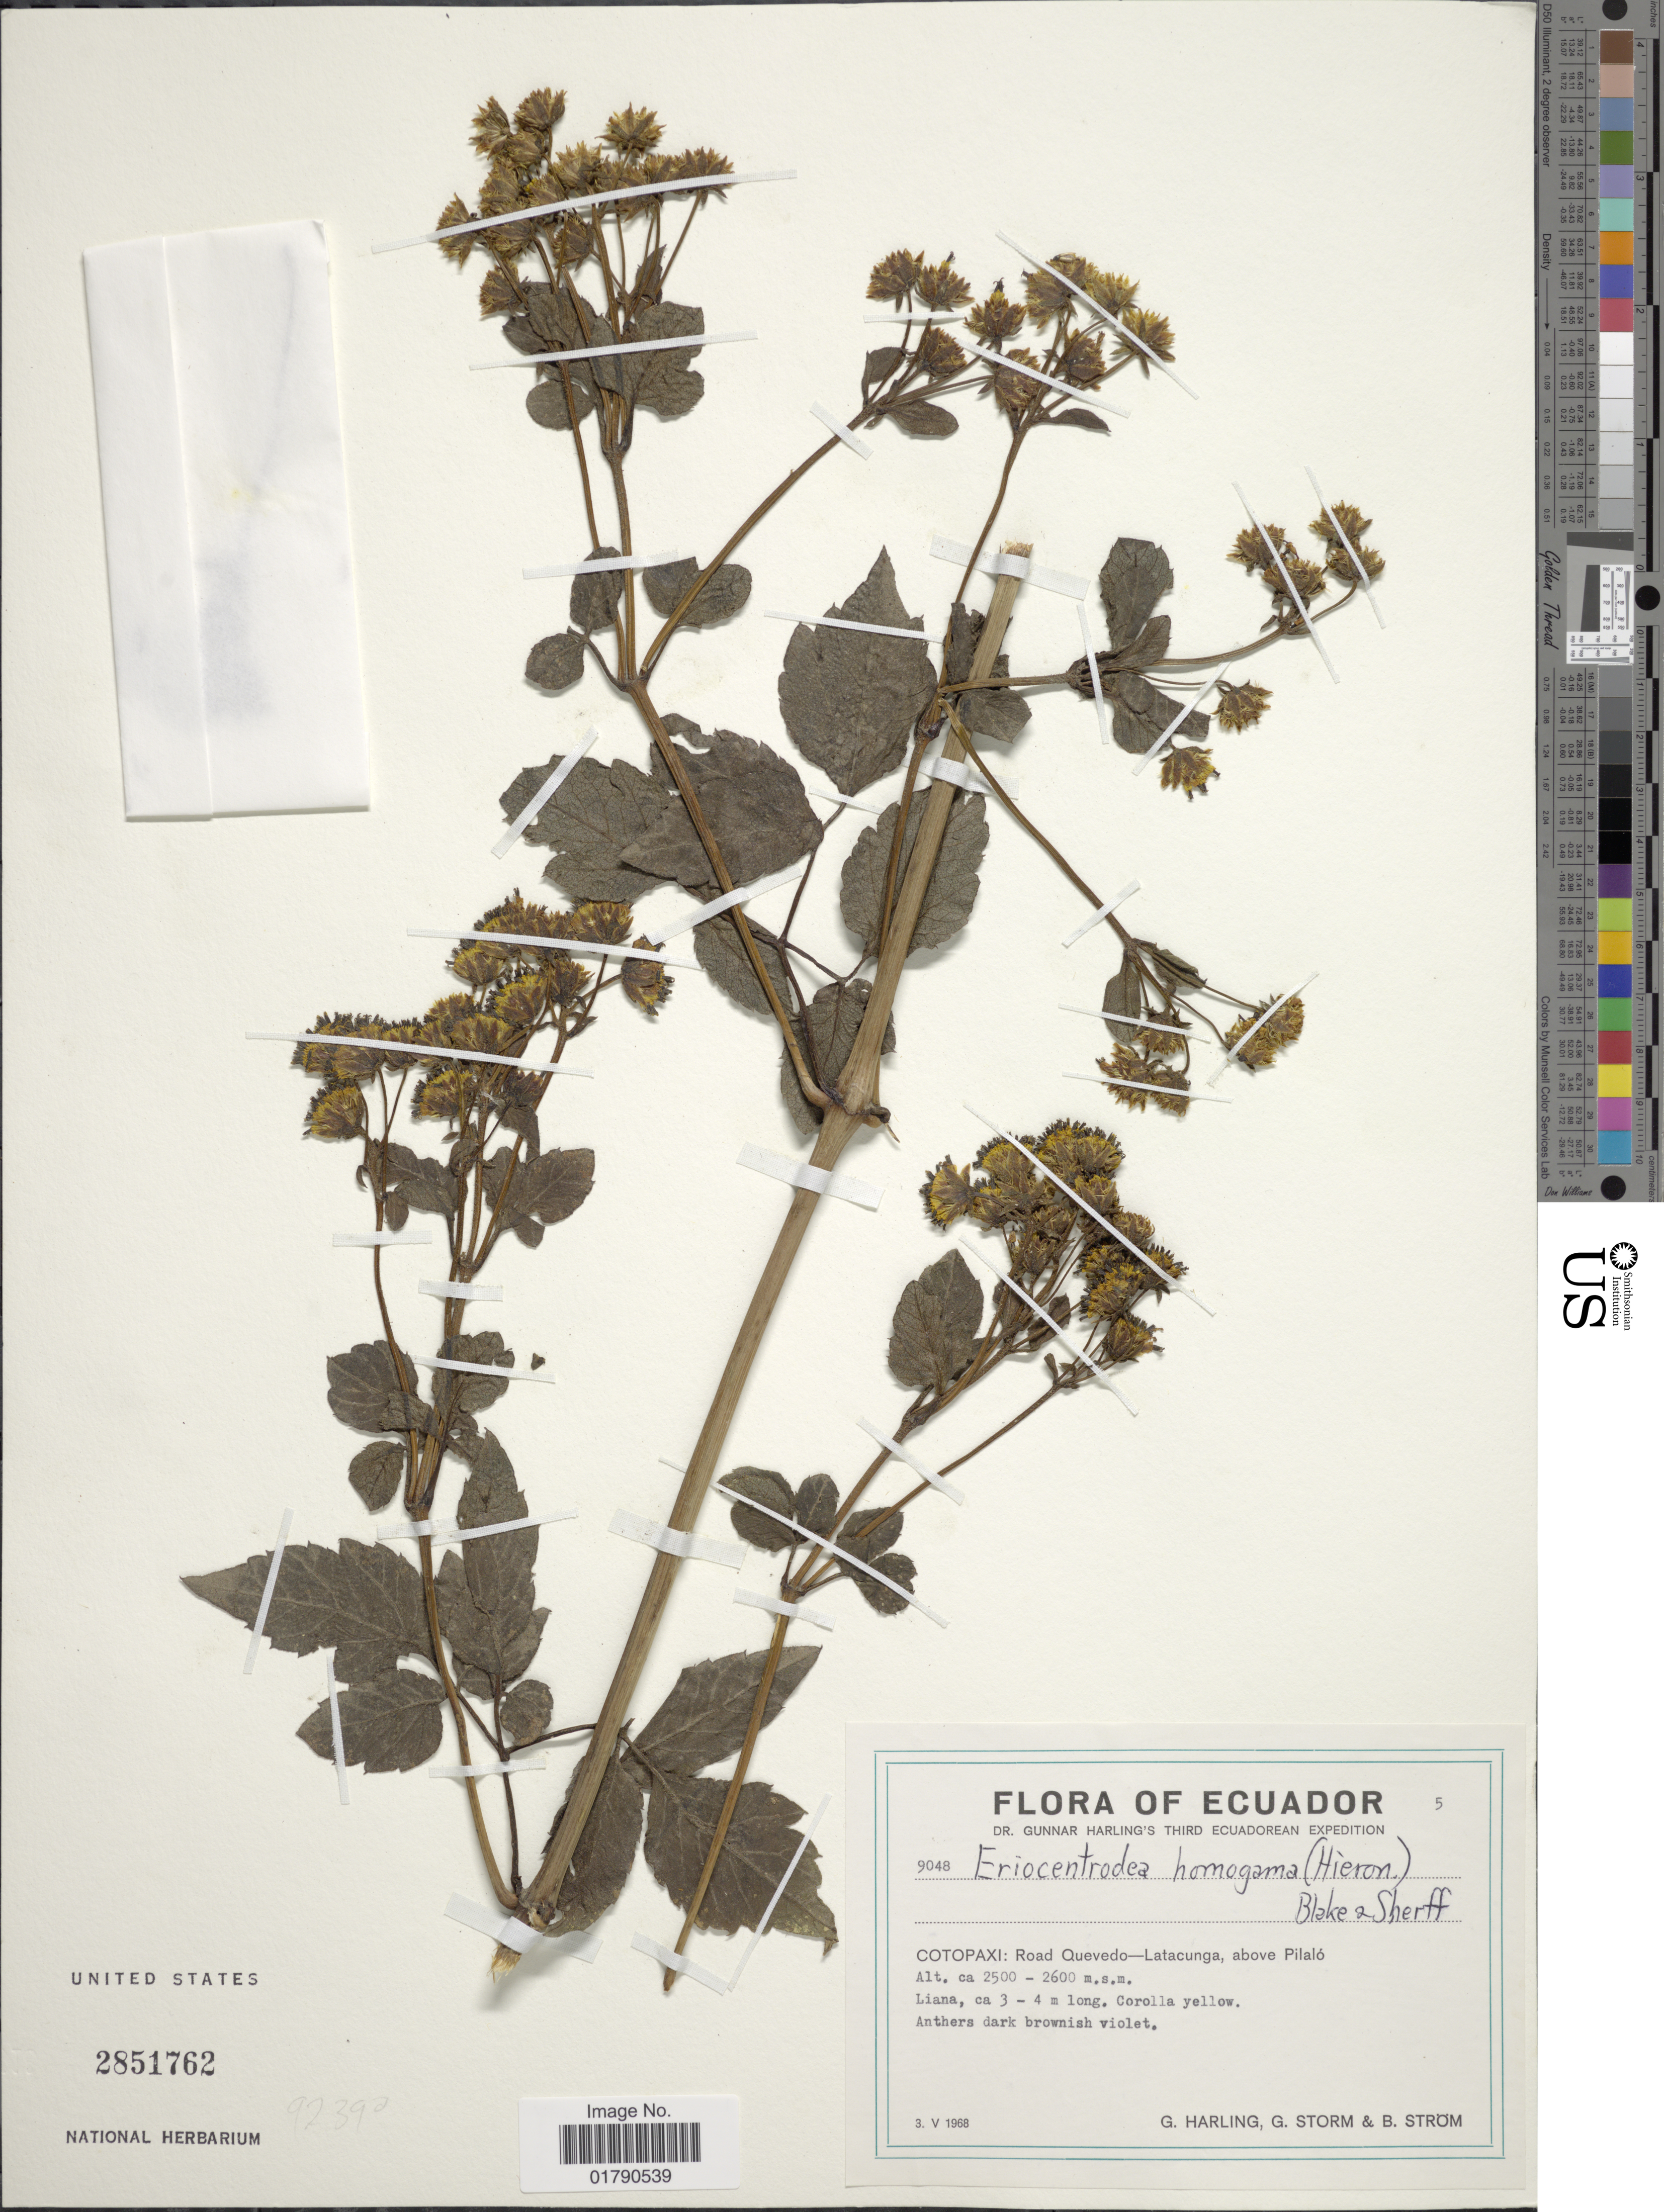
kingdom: Plantae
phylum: Tracheophyta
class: Magnoliopsida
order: Asterales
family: Asteraceae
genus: Ericentrodea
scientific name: Ericentrodea homogama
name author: (Hieron.) S.F. Blake & Sherff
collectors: G. Harling, G. Storm & B. Ström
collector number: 9048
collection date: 1968-05-03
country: Ecuador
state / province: Cotopaxi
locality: Road Quevedo-Latacunga, above Pilalo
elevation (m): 2500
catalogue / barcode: US 2851762